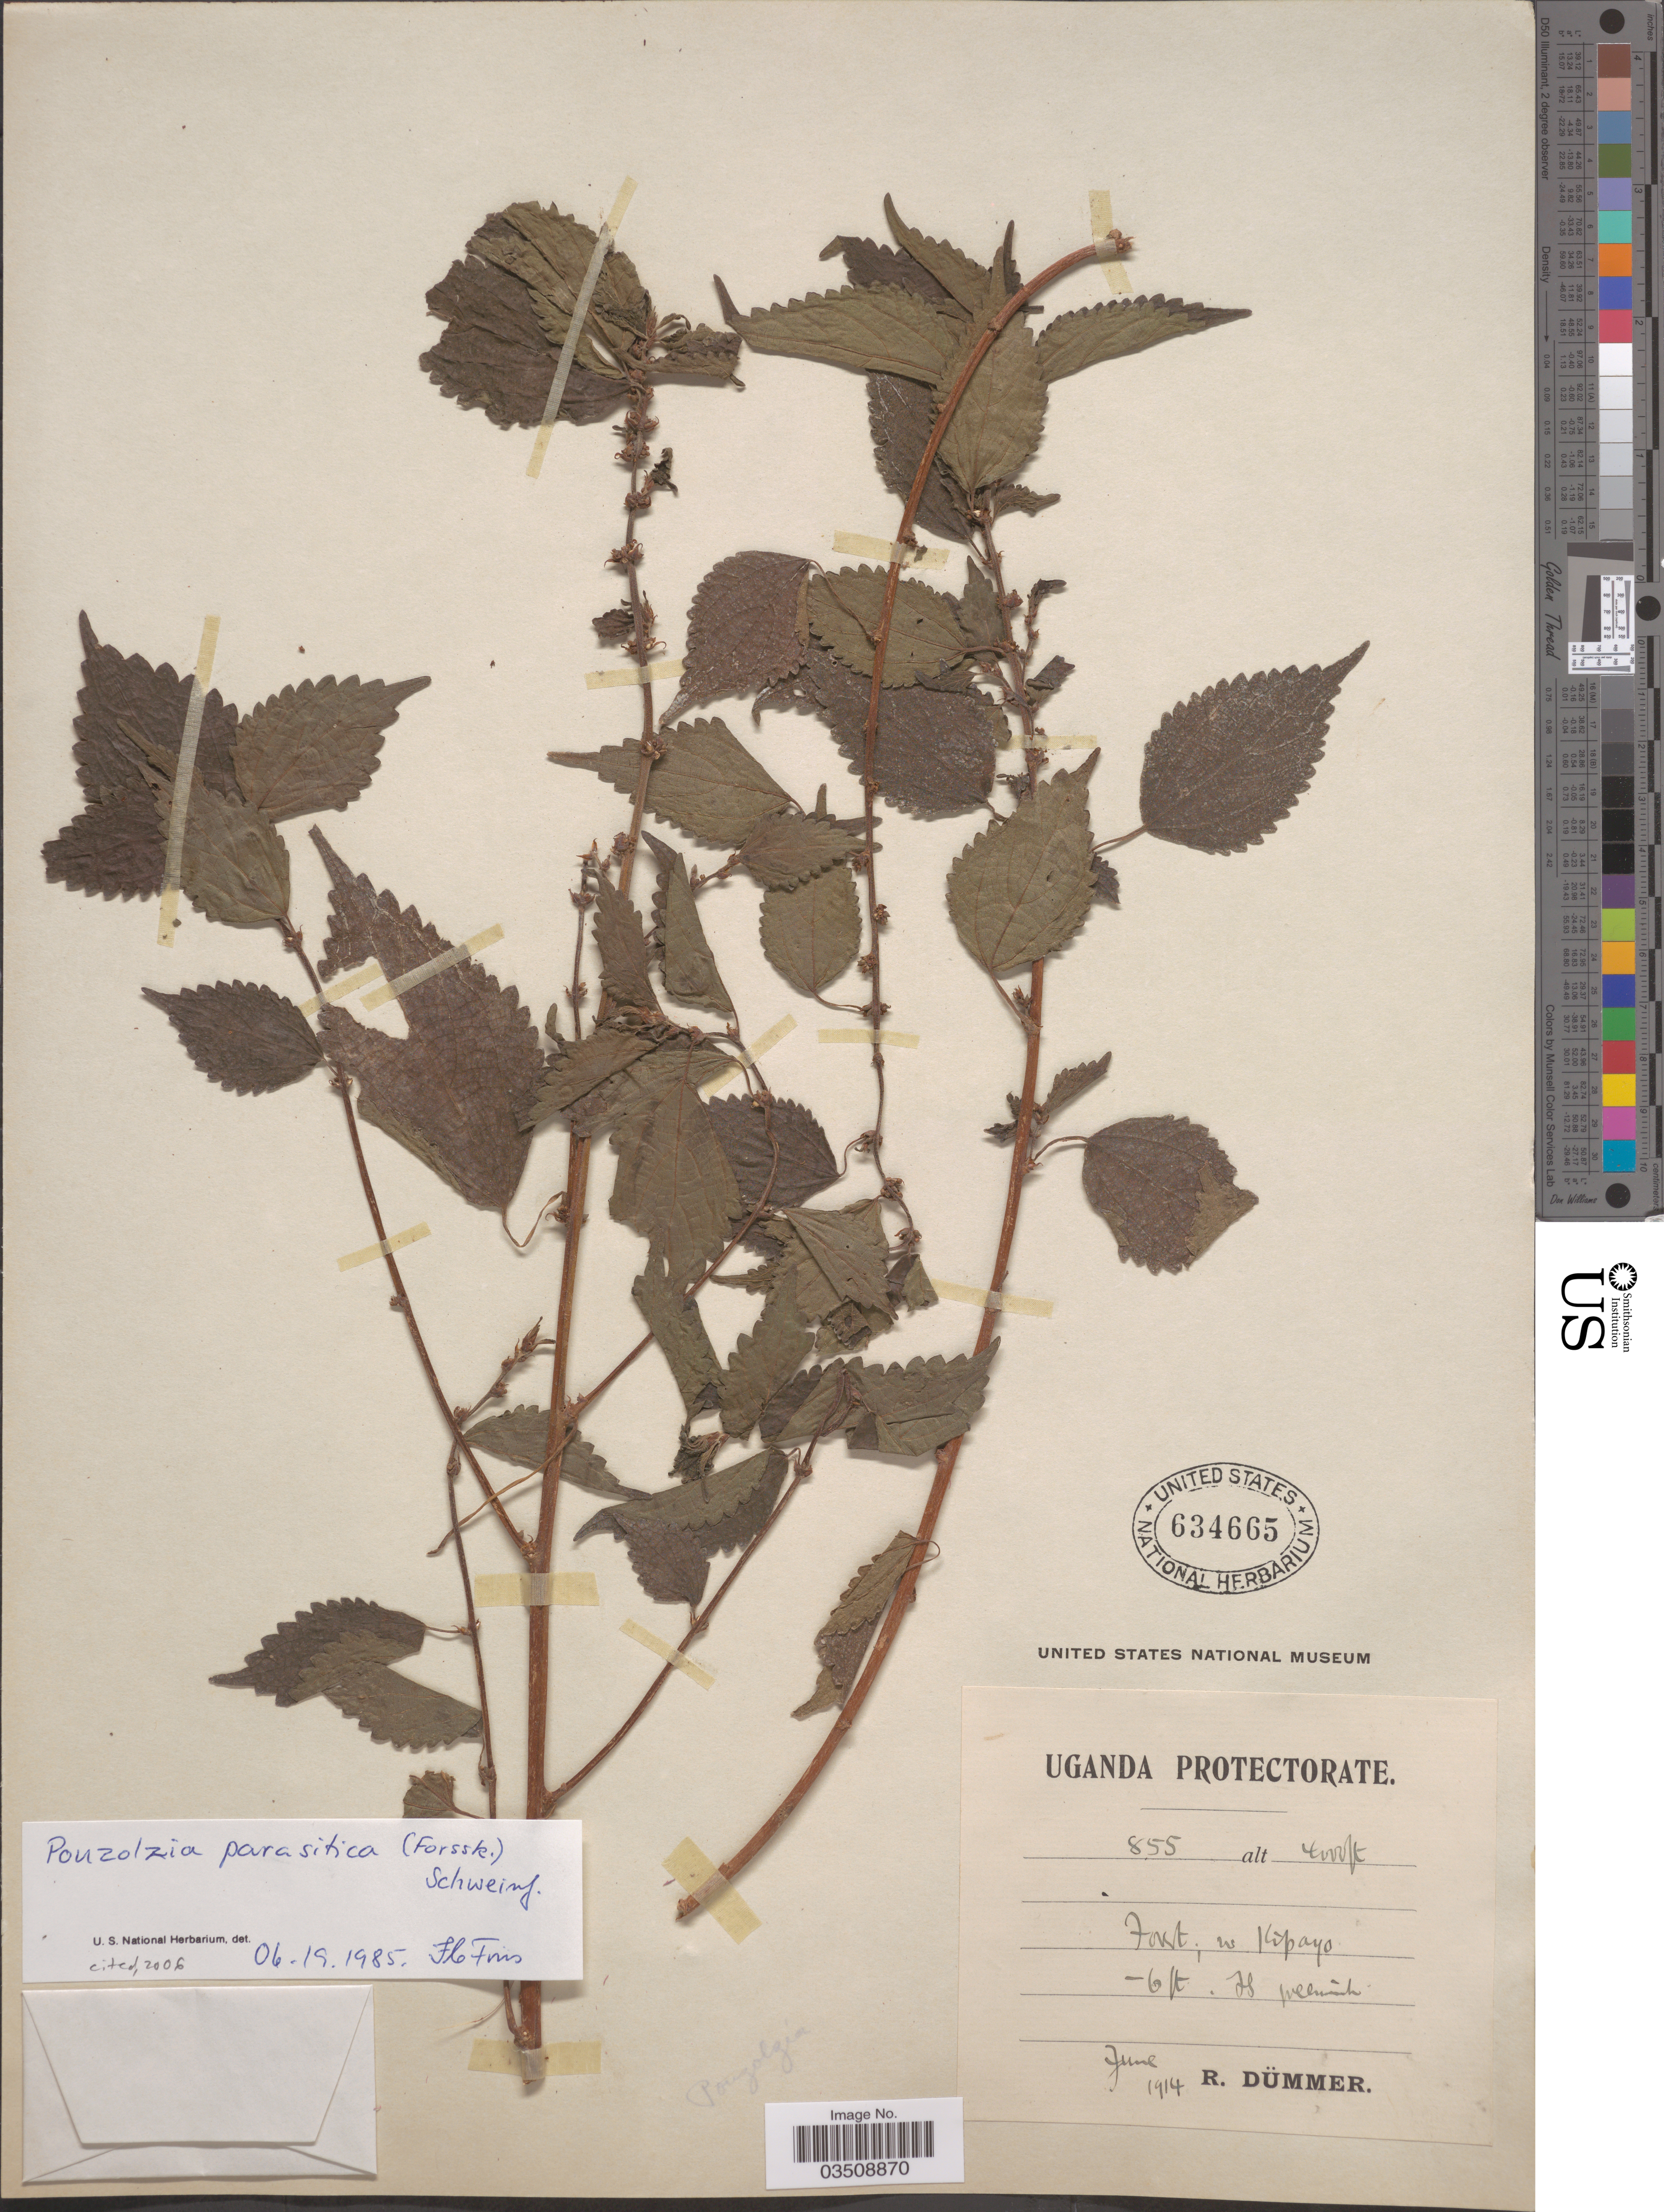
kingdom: Plantae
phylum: Tracheophyta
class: Magnoliopsida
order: Rosales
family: Urticaceae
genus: Pouzolzia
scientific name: Pouzolzia parasitica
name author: (Forssk.) Schweinf.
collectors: R. A. Dümmer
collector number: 855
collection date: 1914-06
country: Uganda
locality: Uganda Protectorate. Fort; w Kipayo.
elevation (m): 1219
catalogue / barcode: US 634665